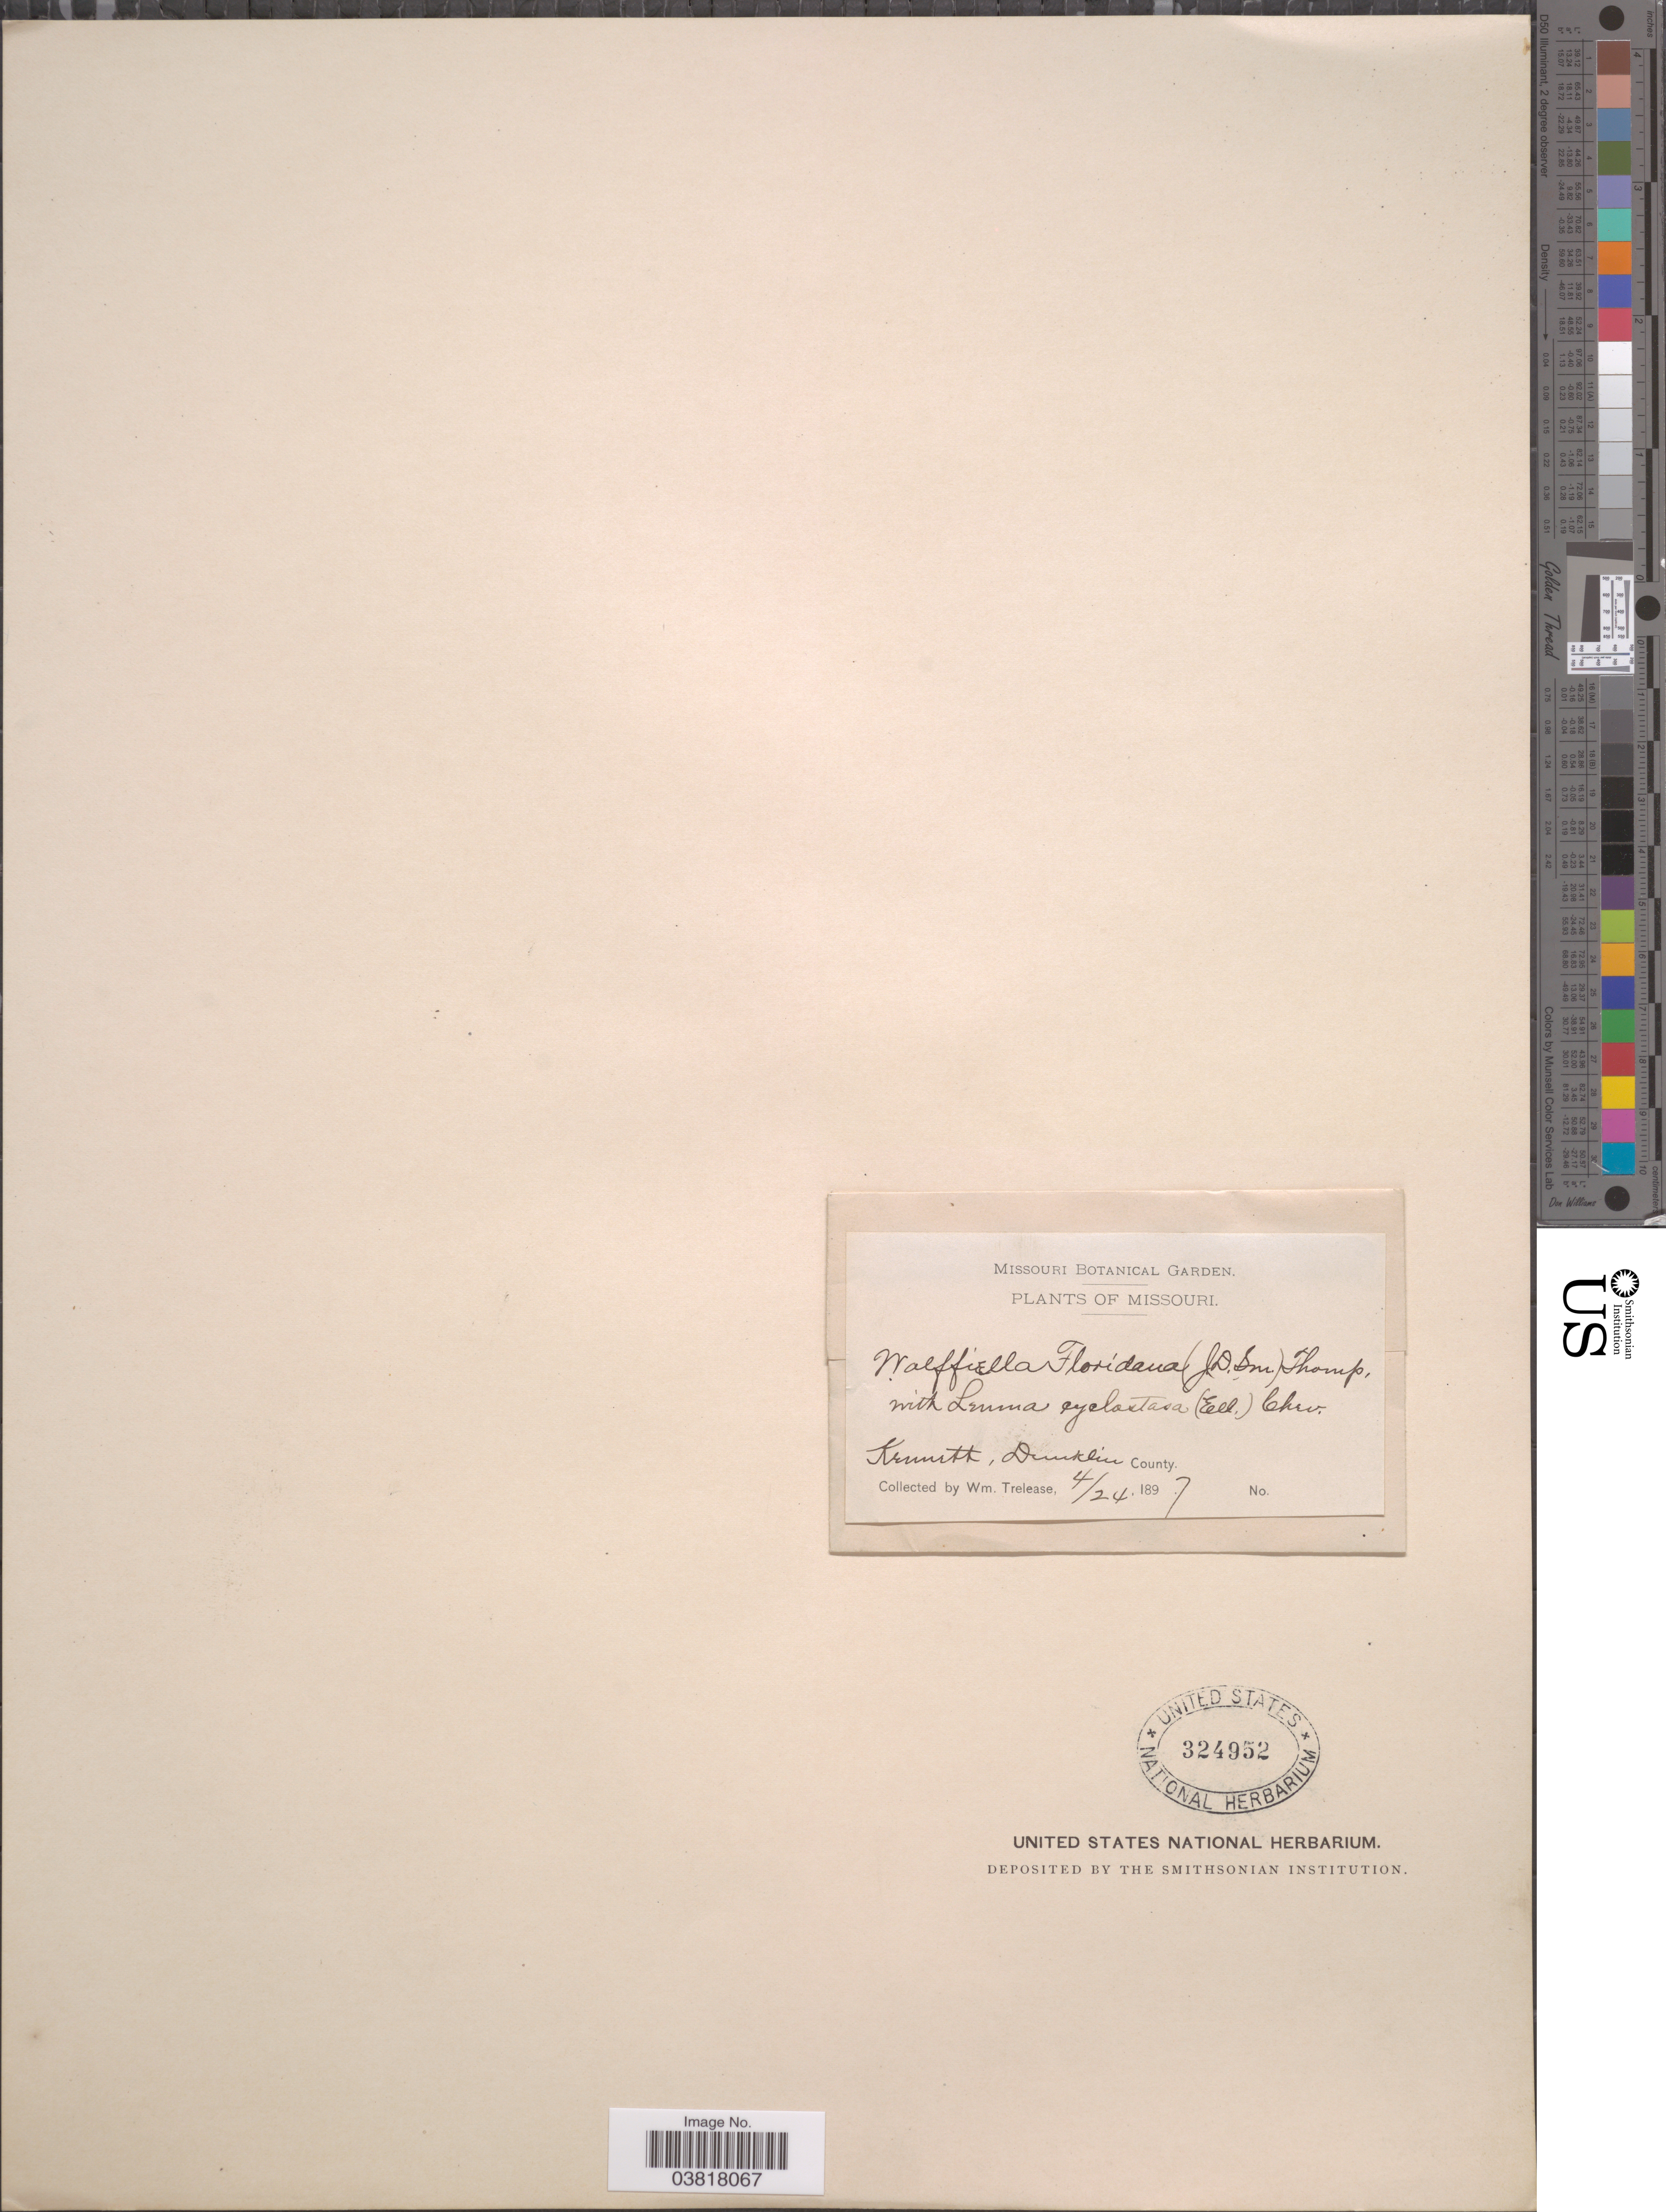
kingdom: Plantae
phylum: Tracheophyta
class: Liliopsida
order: Alismatales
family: Araceae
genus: Wolffiella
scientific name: Wolffiella floridana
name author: (Donn. Sm.) C.H. Thomps.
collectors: W. Trelease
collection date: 1897-04-24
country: United States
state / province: Missouri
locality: Kennett, Dunklin County.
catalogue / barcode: US 324952